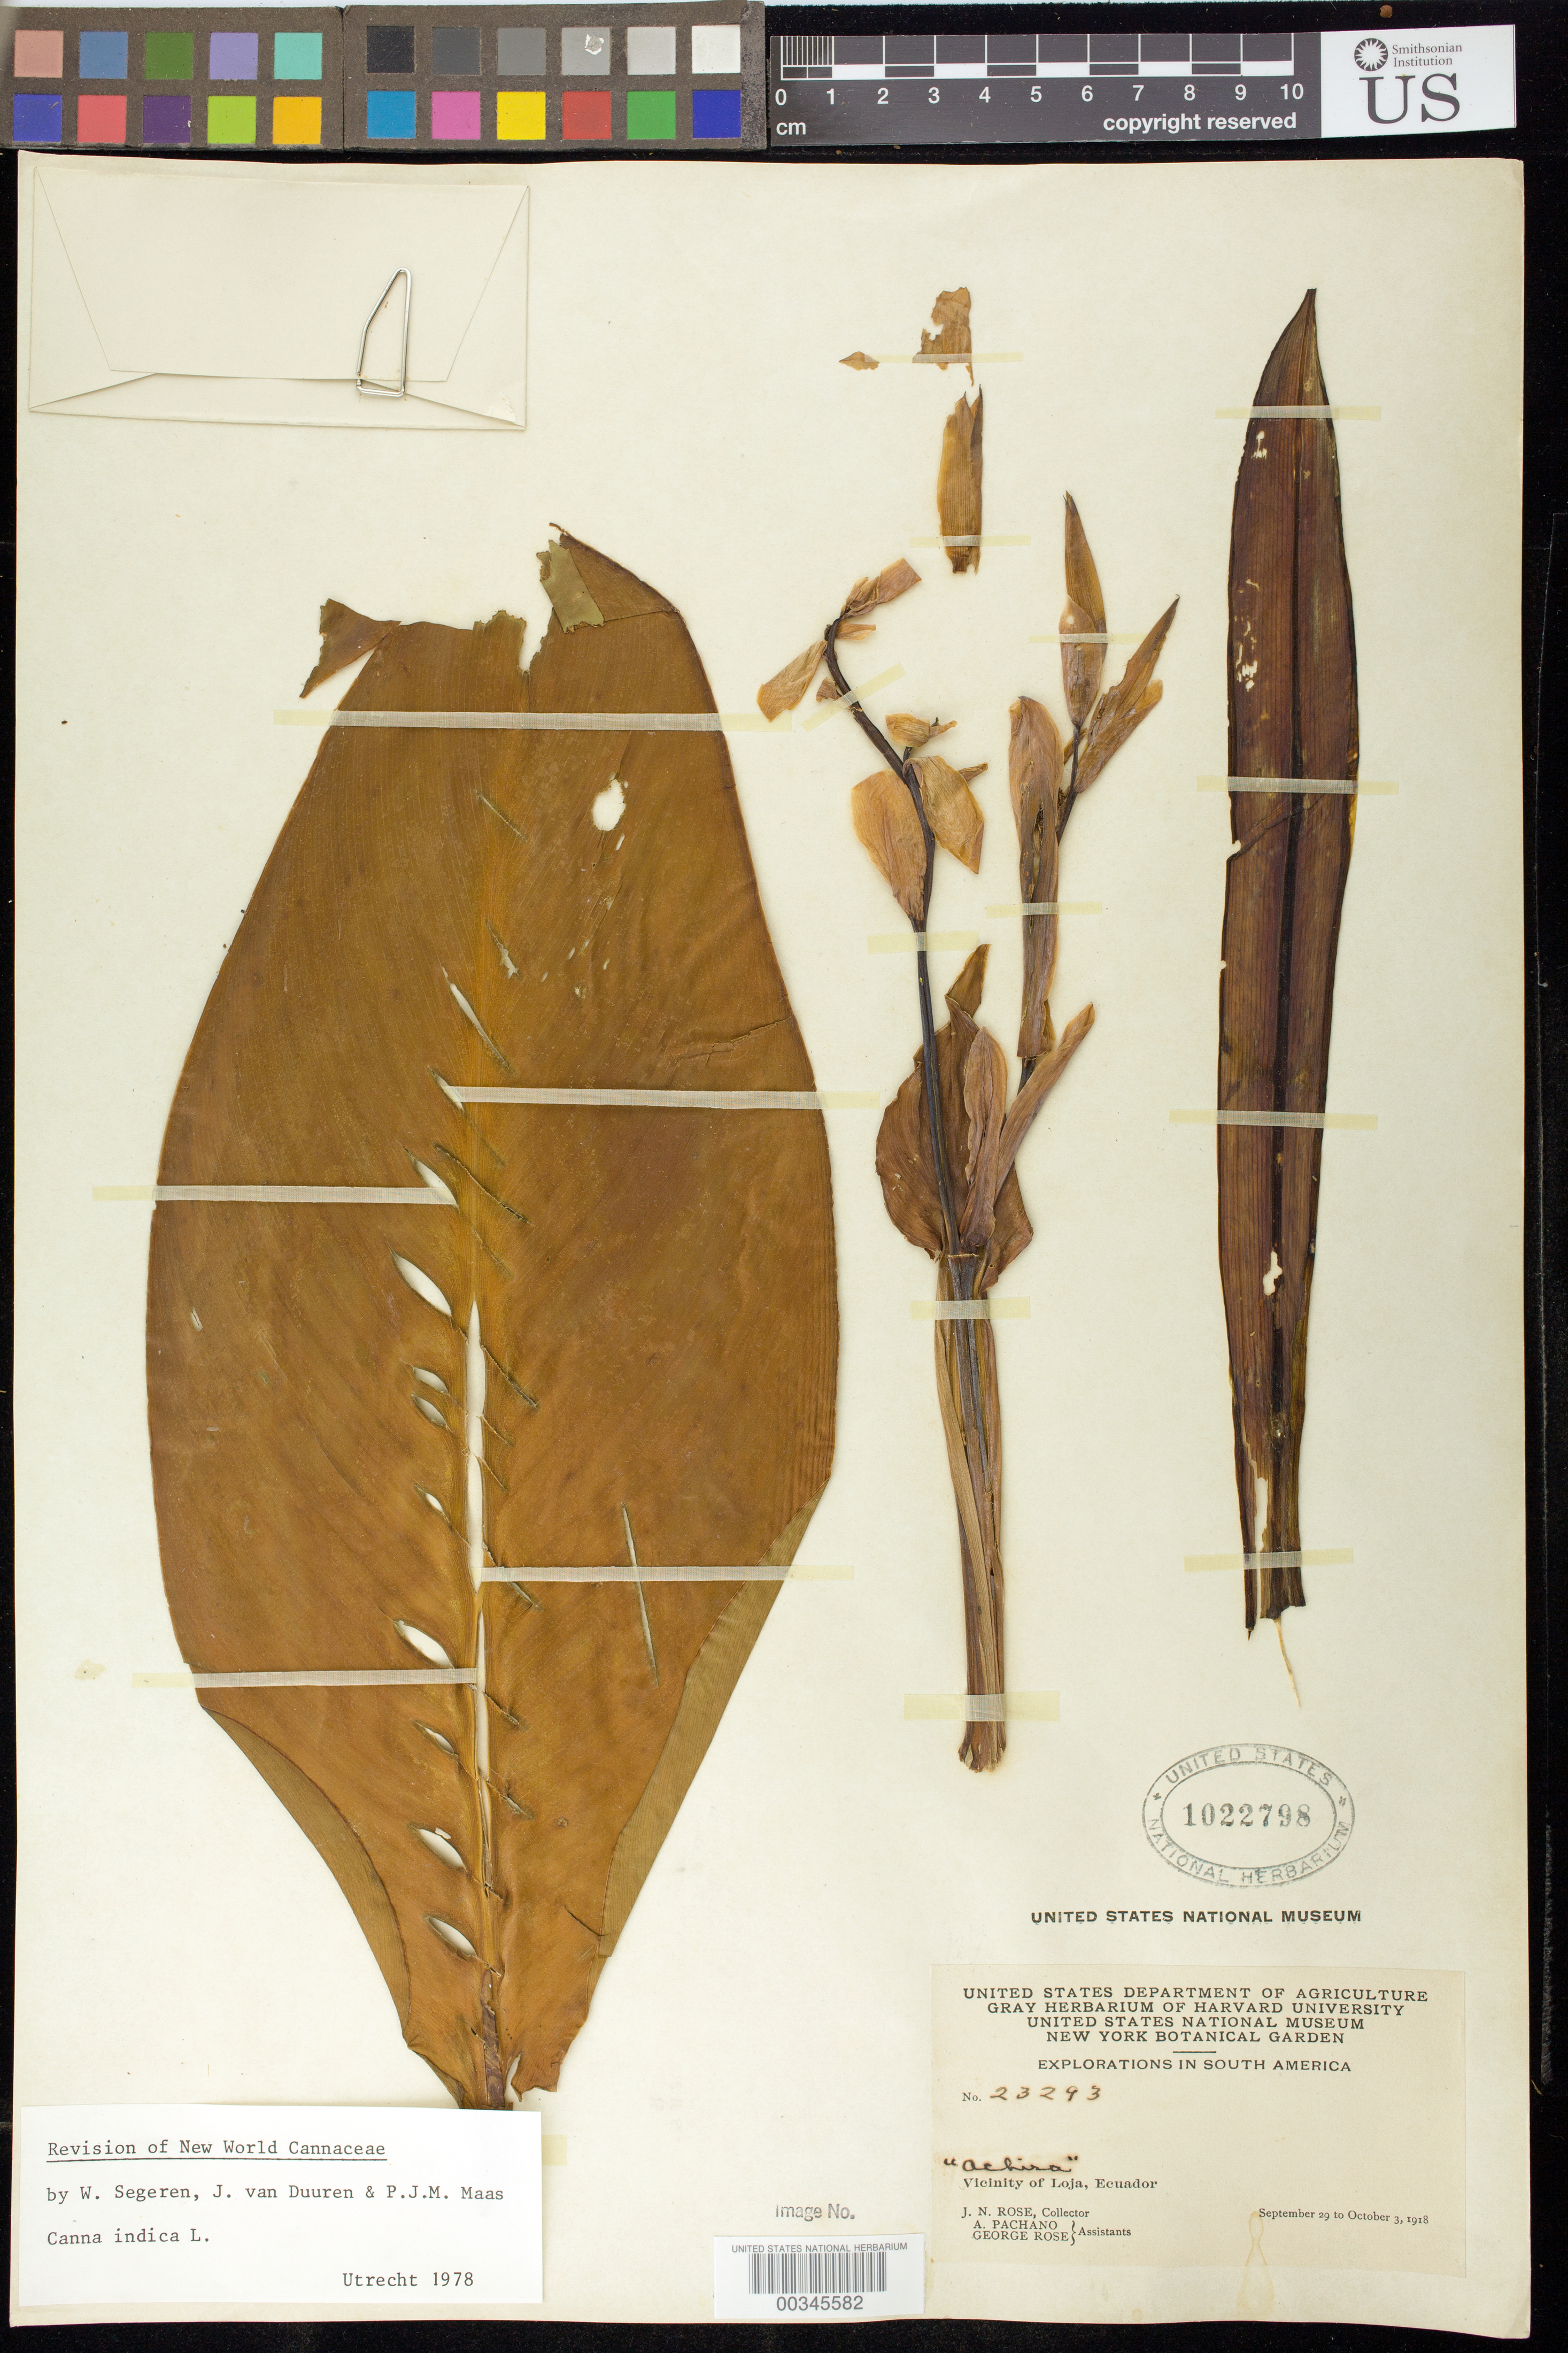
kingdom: Plantae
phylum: Tracheophyta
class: Liliopsida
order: Zingiberales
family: Cannaceae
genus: Canna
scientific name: Canna indica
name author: L.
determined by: Segeren, W.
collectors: J. N. Rose, A. Pachano & G. Rose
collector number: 23293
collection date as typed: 29 Sep 1918 to 03 Oct 1918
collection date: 1918-09-29/1918-10-03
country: Ecuador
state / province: Loja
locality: Vicinity of Loja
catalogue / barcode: US 1022798